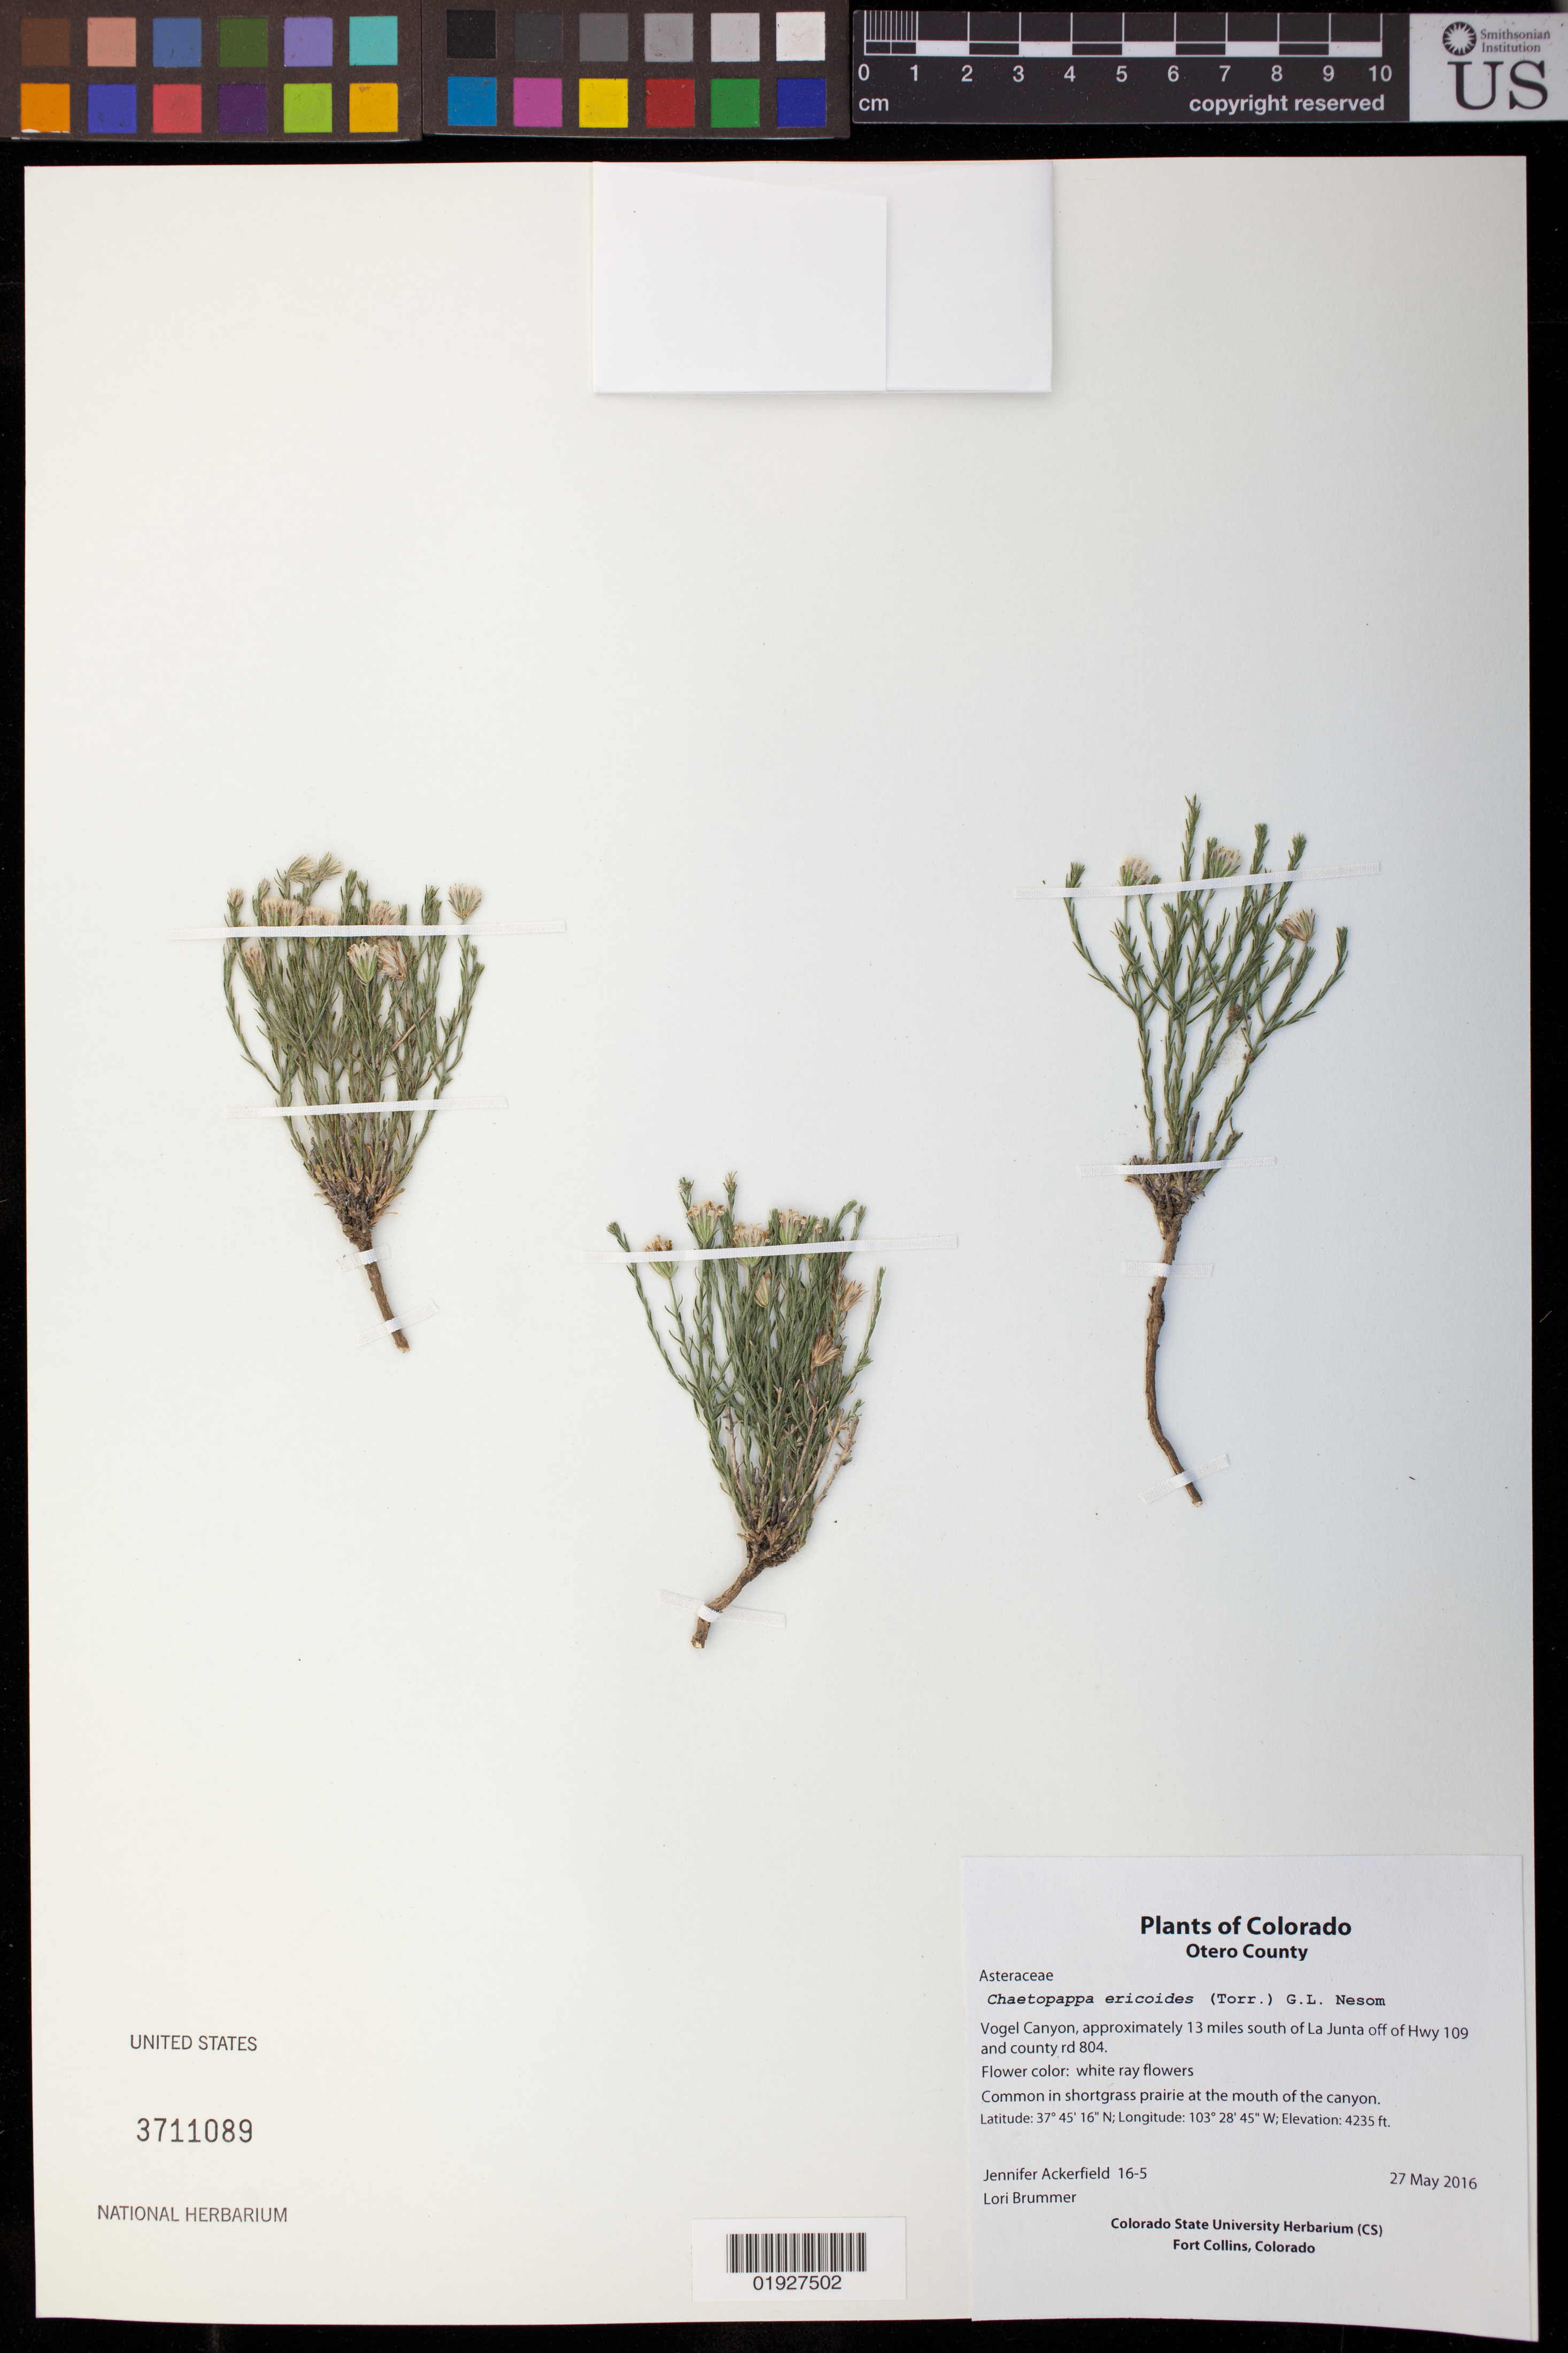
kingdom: Plantae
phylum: Tracheophyta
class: Magnoliopsida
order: Asterales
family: Asteraceae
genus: Chaetopappa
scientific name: Chaetopappa ericoides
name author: (Torr.) G.L. Nesom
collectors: J. Ackerfield & L. Brummer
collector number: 16-5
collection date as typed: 27 May 2016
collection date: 2016-05-27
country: United States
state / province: Colorado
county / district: Otero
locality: Vogel Canyon, Approx. 13 mi S of La Junta off of Hwy 109 and country rd 804.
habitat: Common in shortgrass prairie at the mouth of the canyon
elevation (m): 1291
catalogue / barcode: US 3711089